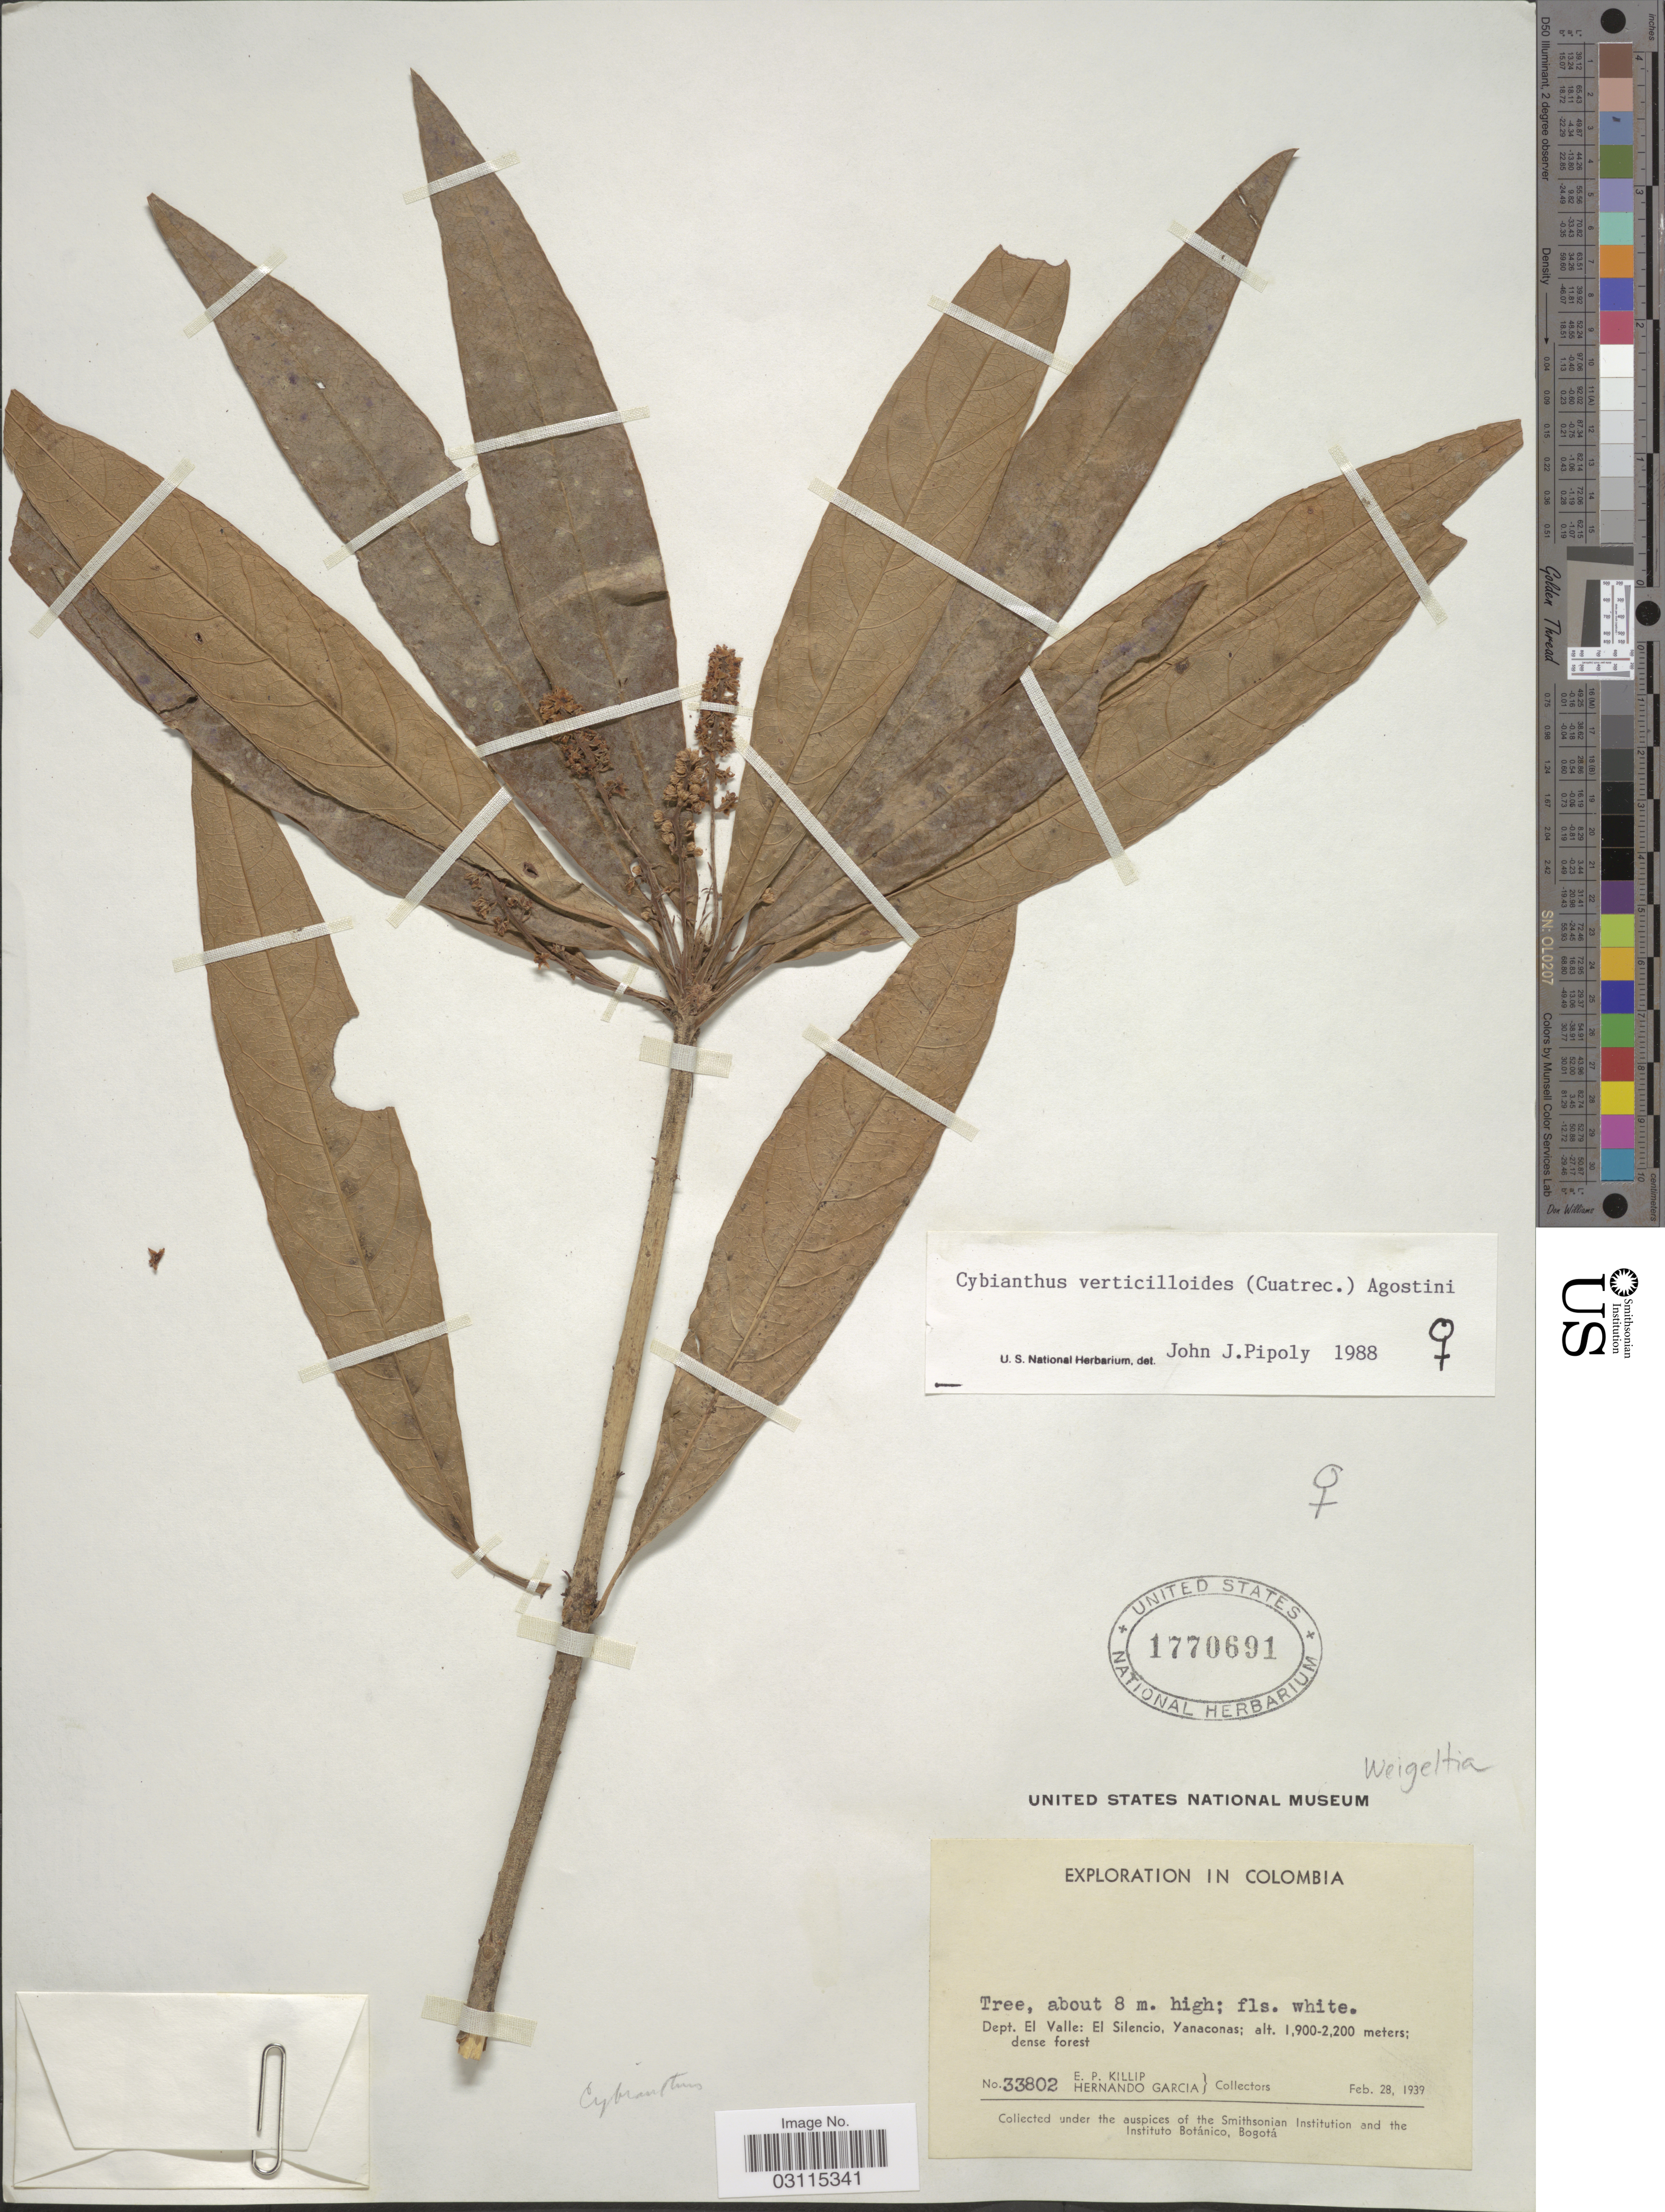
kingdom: Plantae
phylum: Tracheophyta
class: Magnoliopsida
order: Ericales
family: Primulaceae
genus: Cybianthus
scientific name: Cybianthus verticilloides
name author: (Cuatrec.) G. Agostini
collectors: E. P. Killip & H. Garcia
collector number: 33802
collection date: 1939-02-28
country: Colombia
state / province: Valle del Cauca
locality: Dept. El Valle: El Silencio, Yanaconas.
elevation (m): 1900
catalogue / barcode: US 1770691